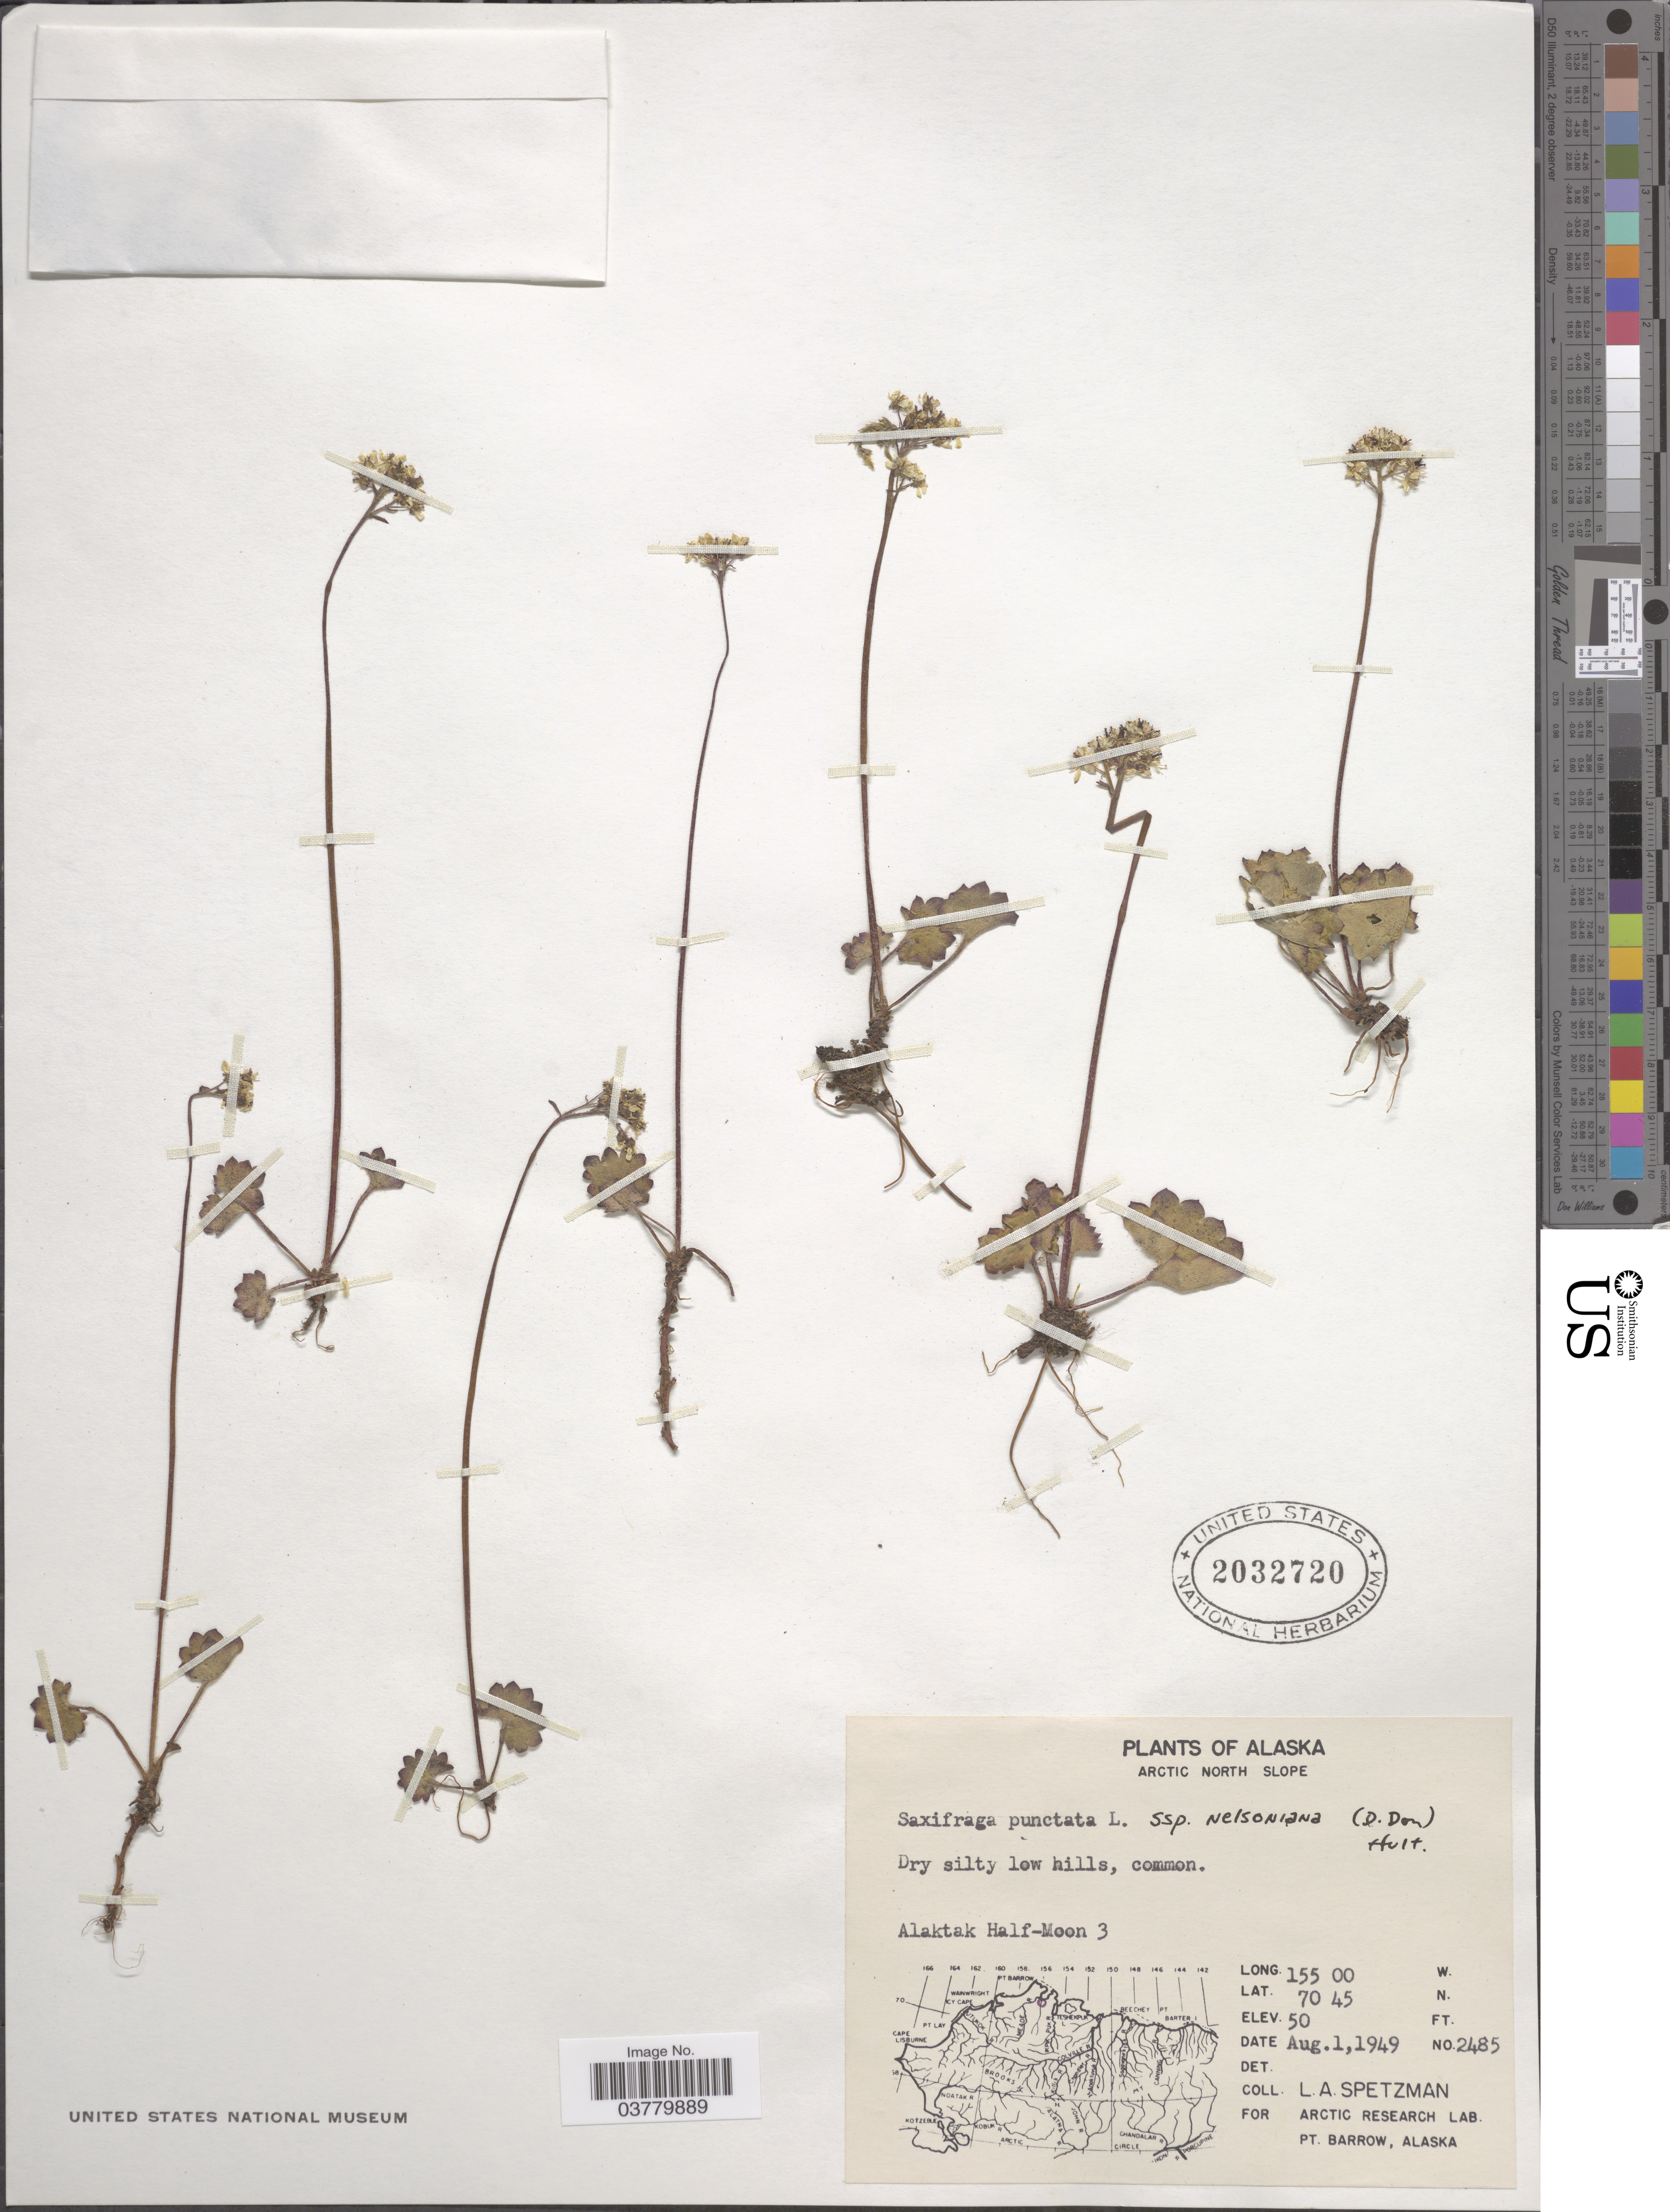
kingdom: Plantae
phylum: Tracheophyta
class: Magnoliopsida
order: Saxifragales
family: Saxifragaceae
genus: Micranthes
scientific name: Micranthes nelsoniana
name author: (D. Don) Small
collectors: L. Spetzman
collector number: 2485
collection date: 1949-08-01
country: United States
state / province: Alaska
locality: Arctic North Slope. Alaktak Half-Moon 3.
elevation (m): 15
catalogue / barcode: US 2032720